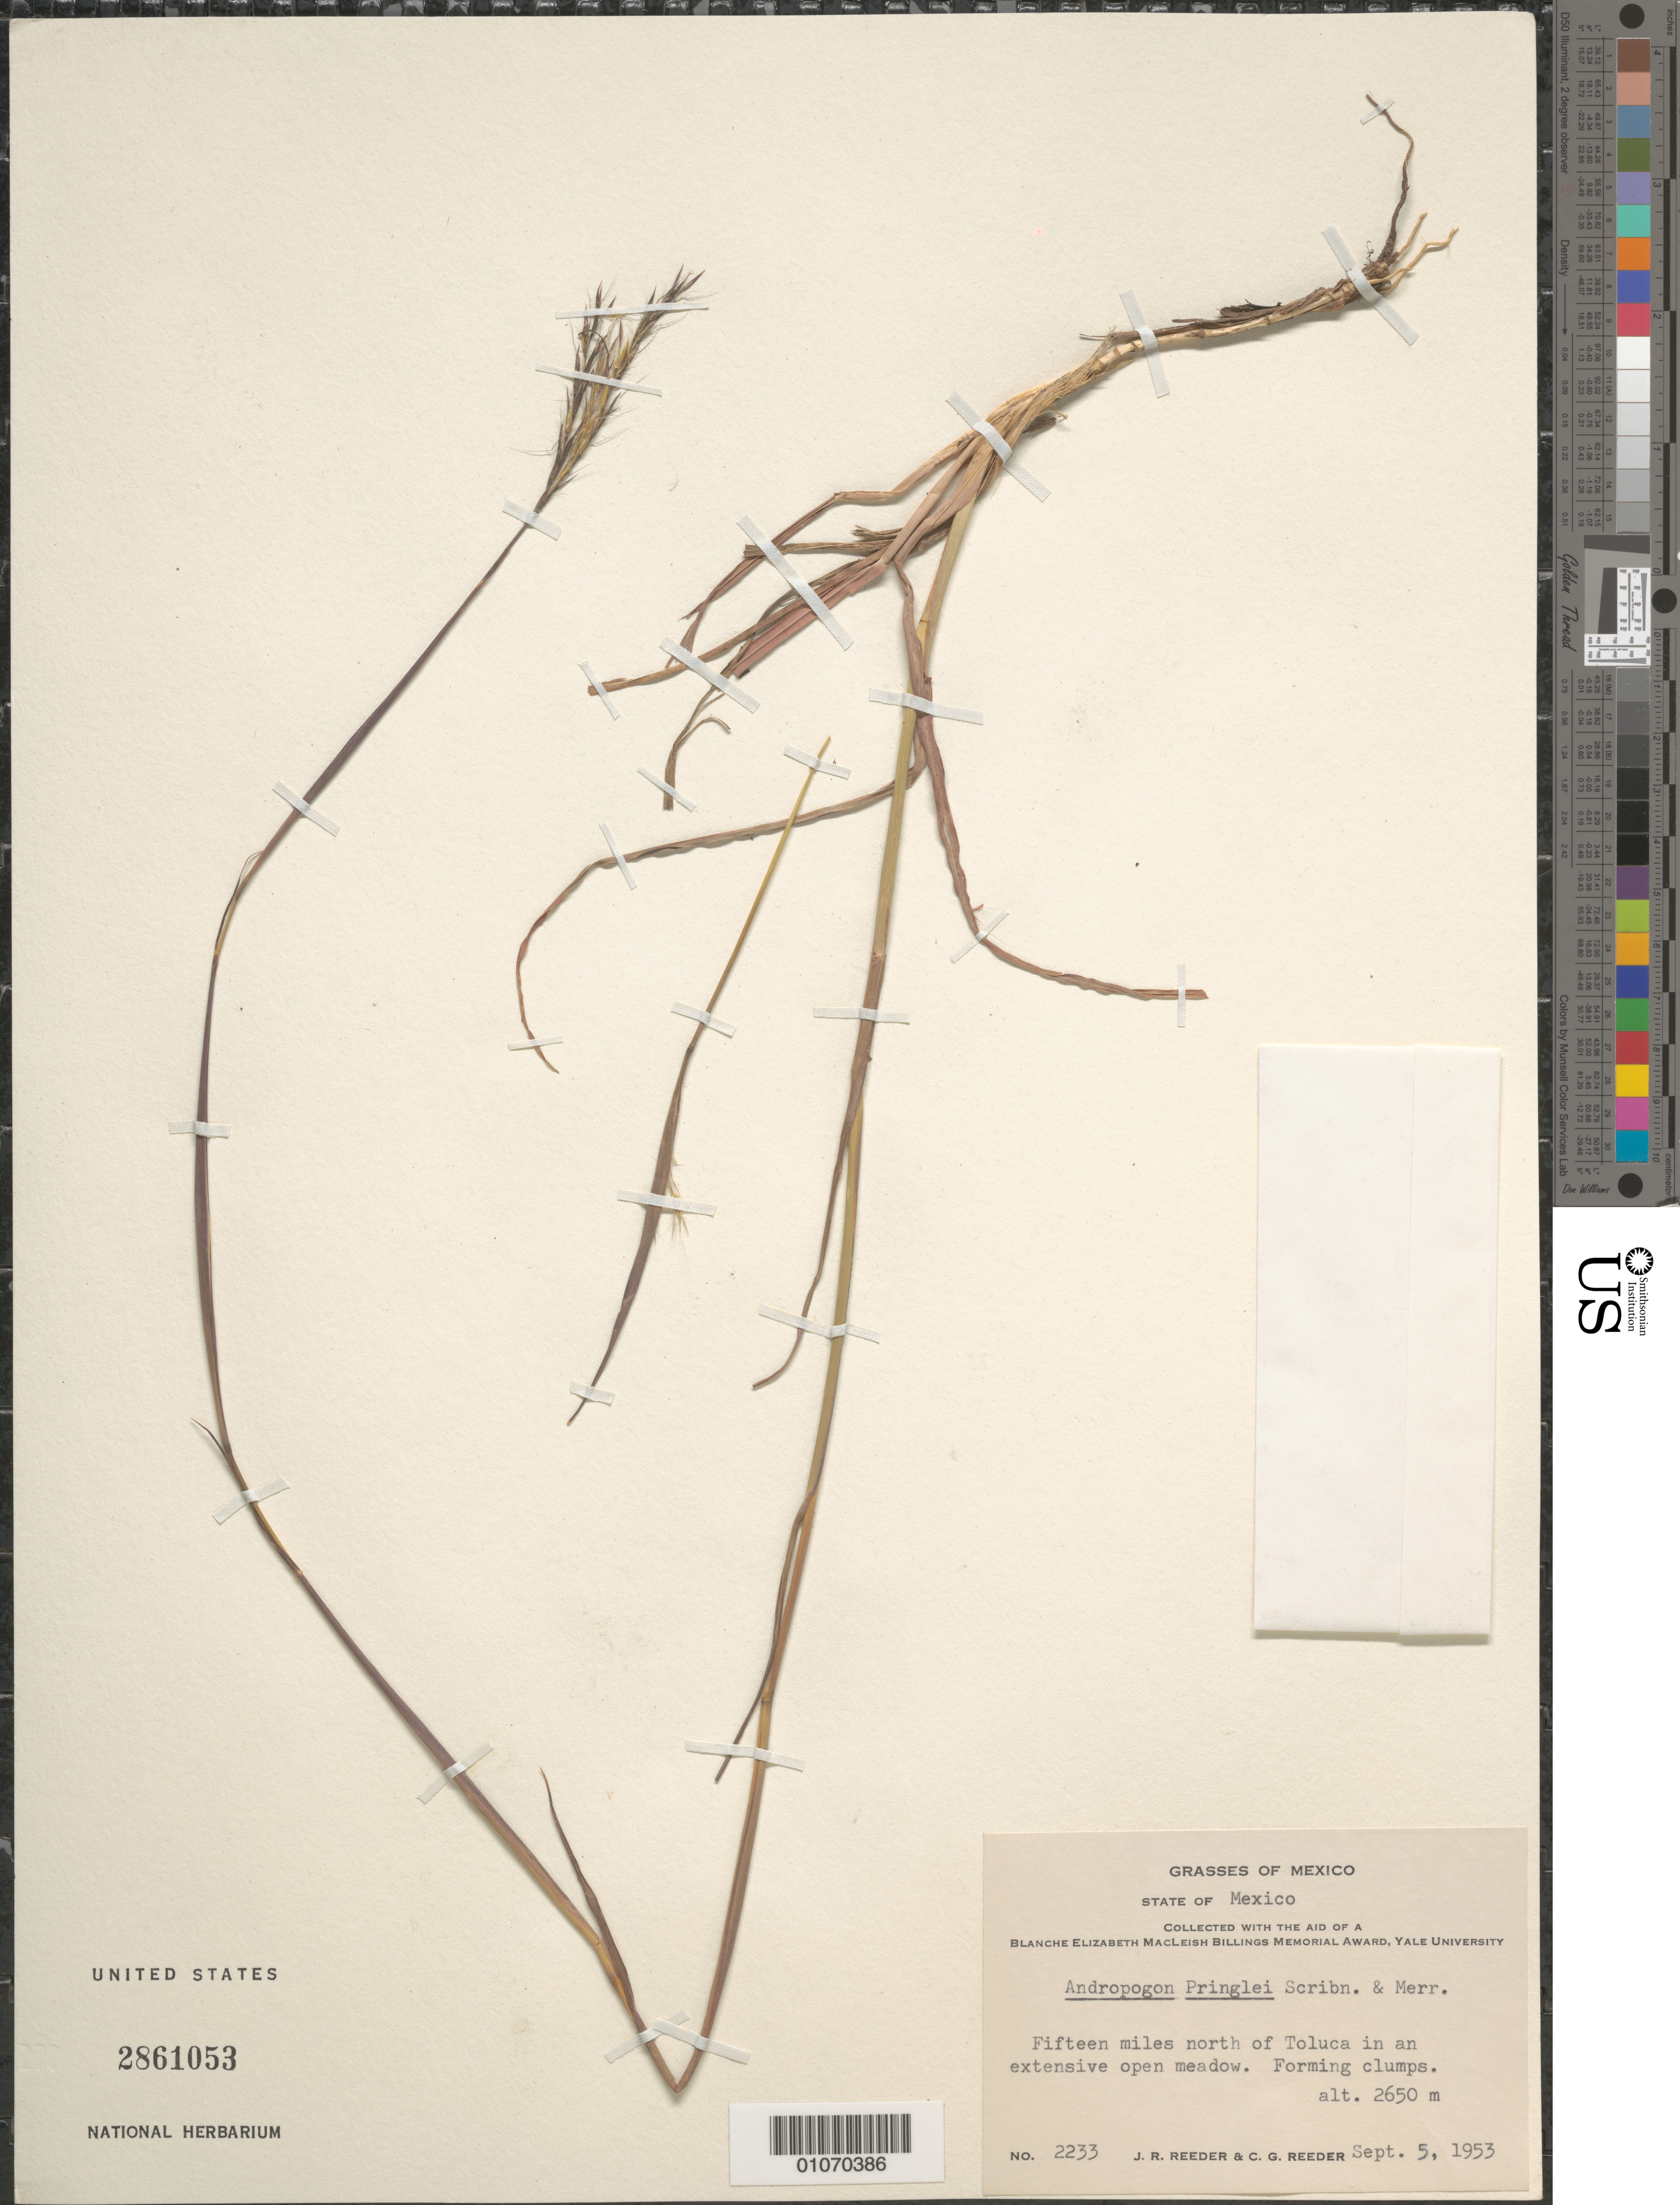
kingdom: Plantae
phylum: Tracheophyta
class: Liliopsida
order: Poales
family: Poaceae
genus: Andropogon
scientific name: Andropogon pringlei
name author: Scribn. & Merr.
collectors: J. R. Reeder & C. G. Reeder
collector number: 2233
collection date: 1953-09-05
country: Mexico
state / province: México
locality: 15 miles north of Toluca in an extensive open meadow.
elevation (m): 2650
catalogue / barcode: US 2861053